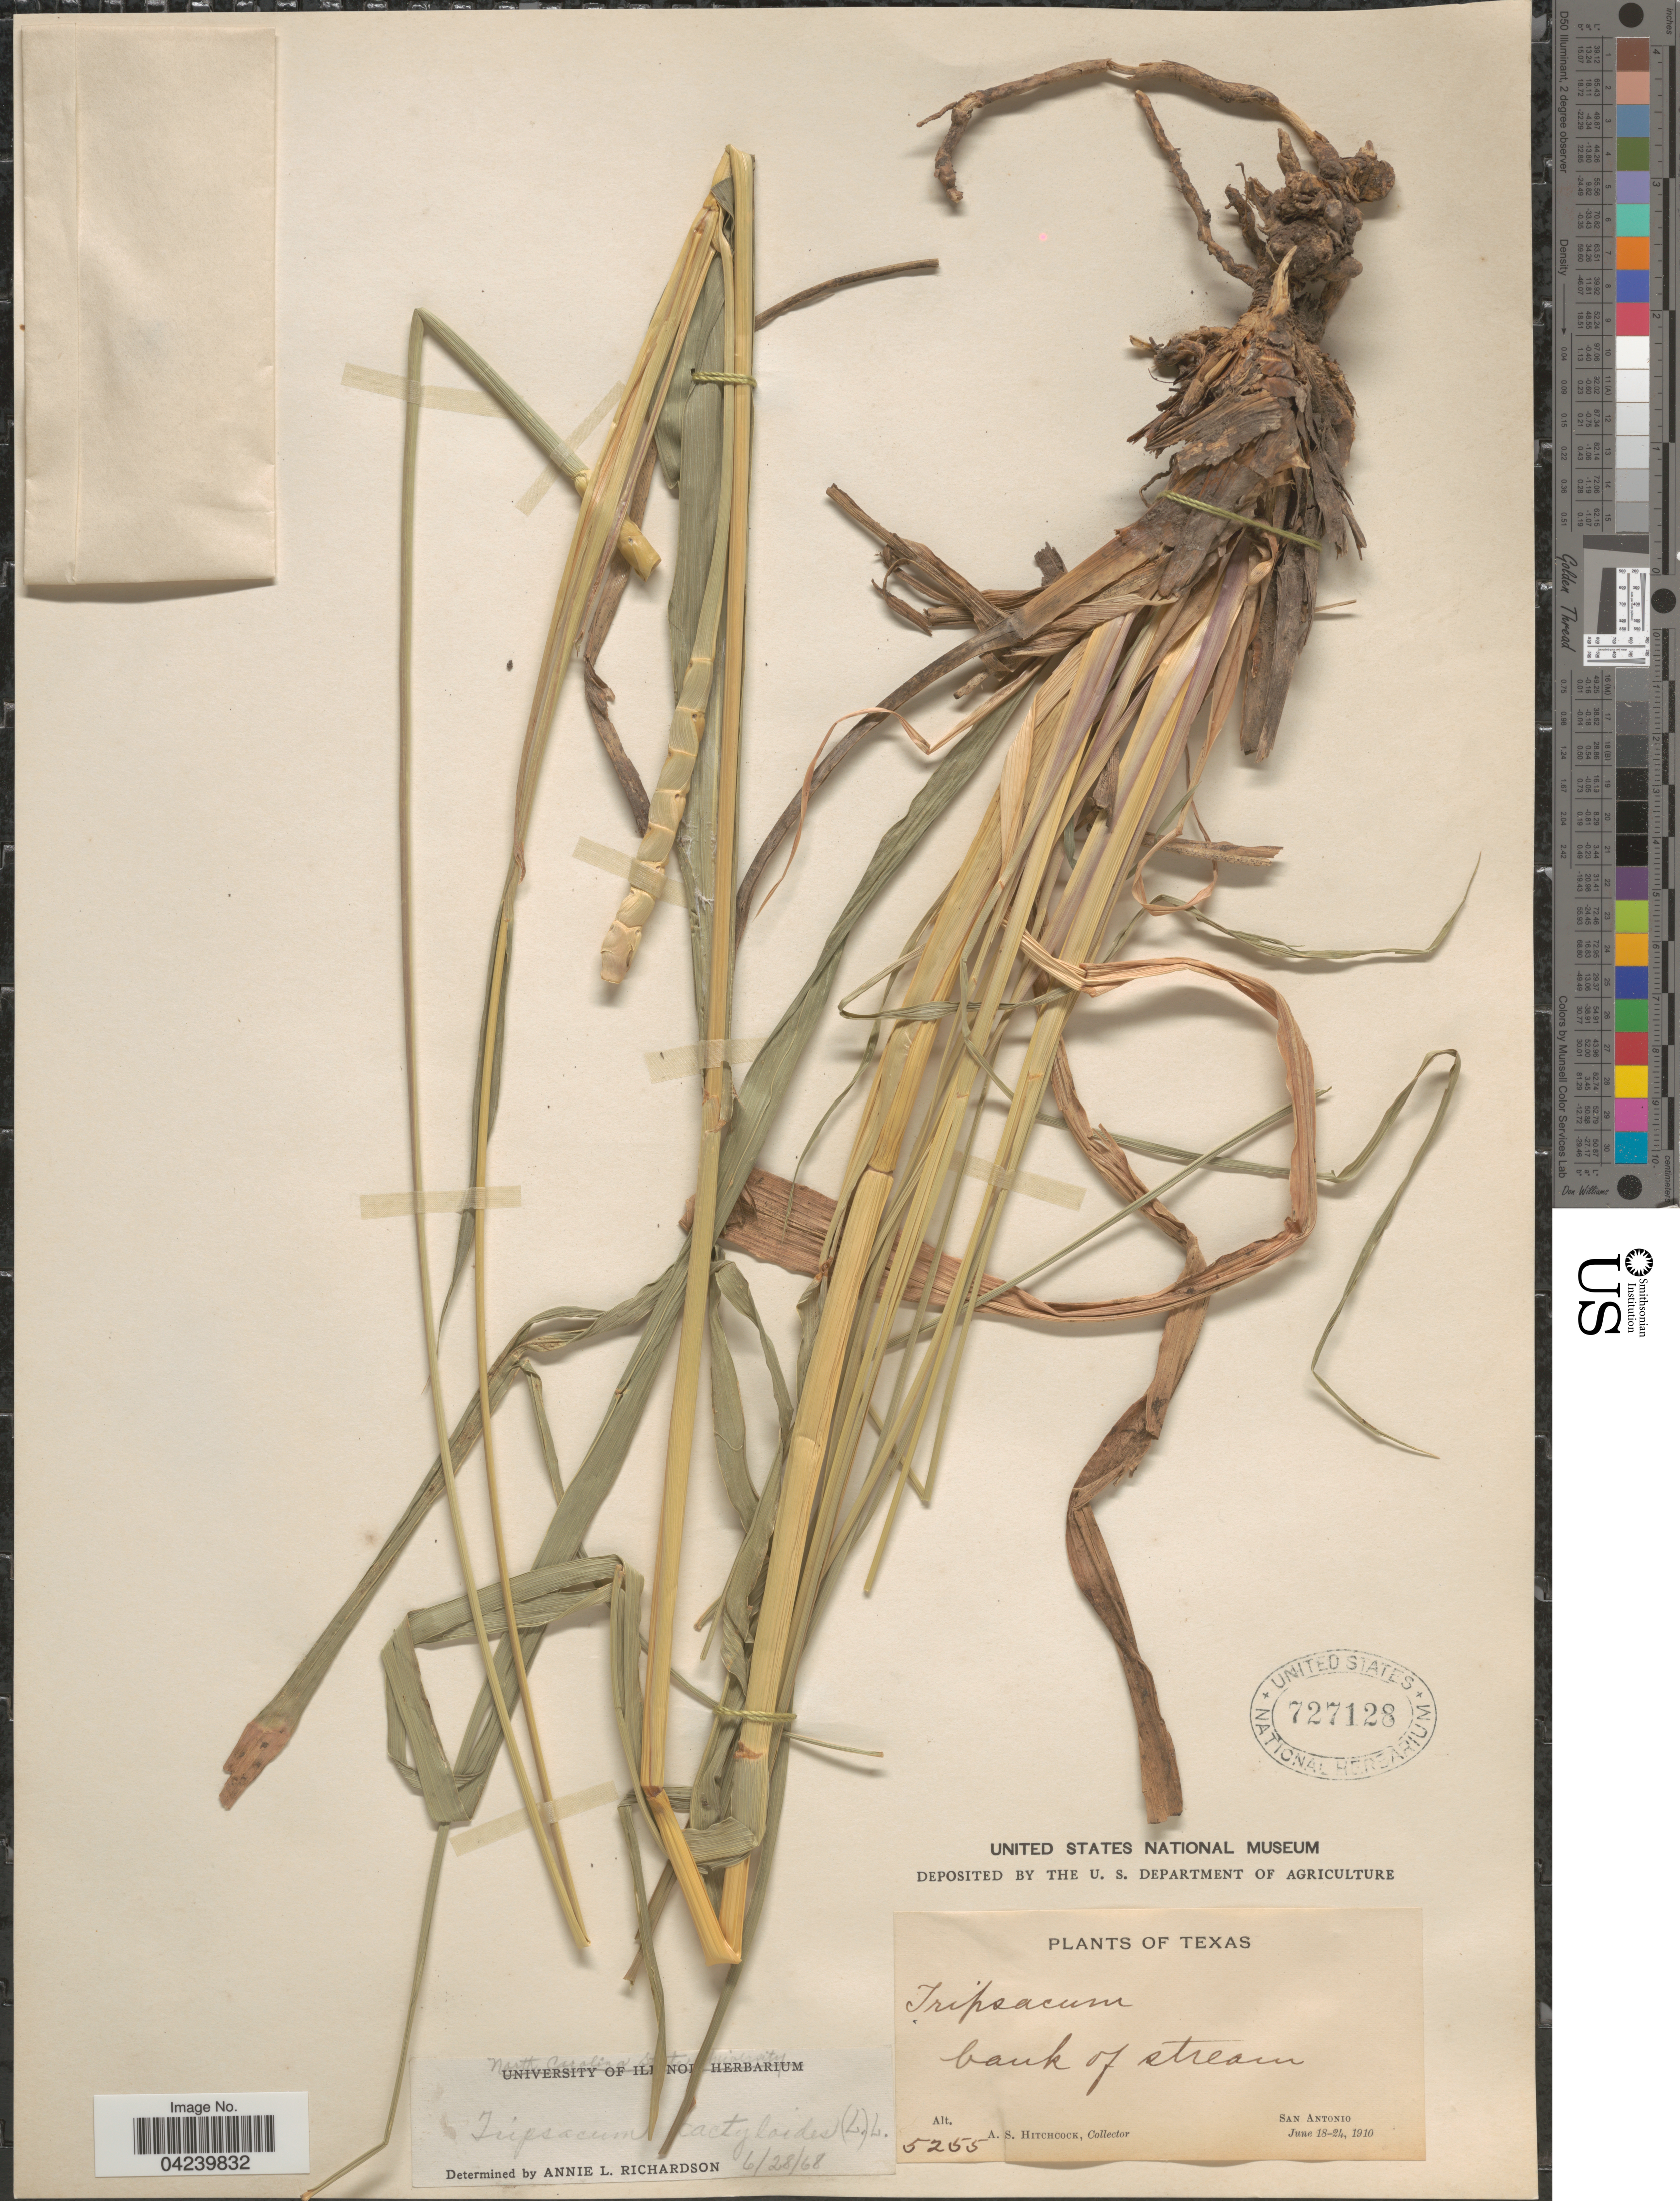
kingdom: Plantae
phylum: Tracheophyta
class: Liliopsida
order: Poales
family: Poaceae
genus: Tripsacum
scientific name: Tripsacum dactyloides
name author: (L.) L.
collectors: A. S. Hitchcock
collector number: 5255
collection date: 1910-06-18/1910-06-24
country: United States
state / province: Texas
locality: Bank of stream. San Antonio.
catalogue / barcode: US 727128